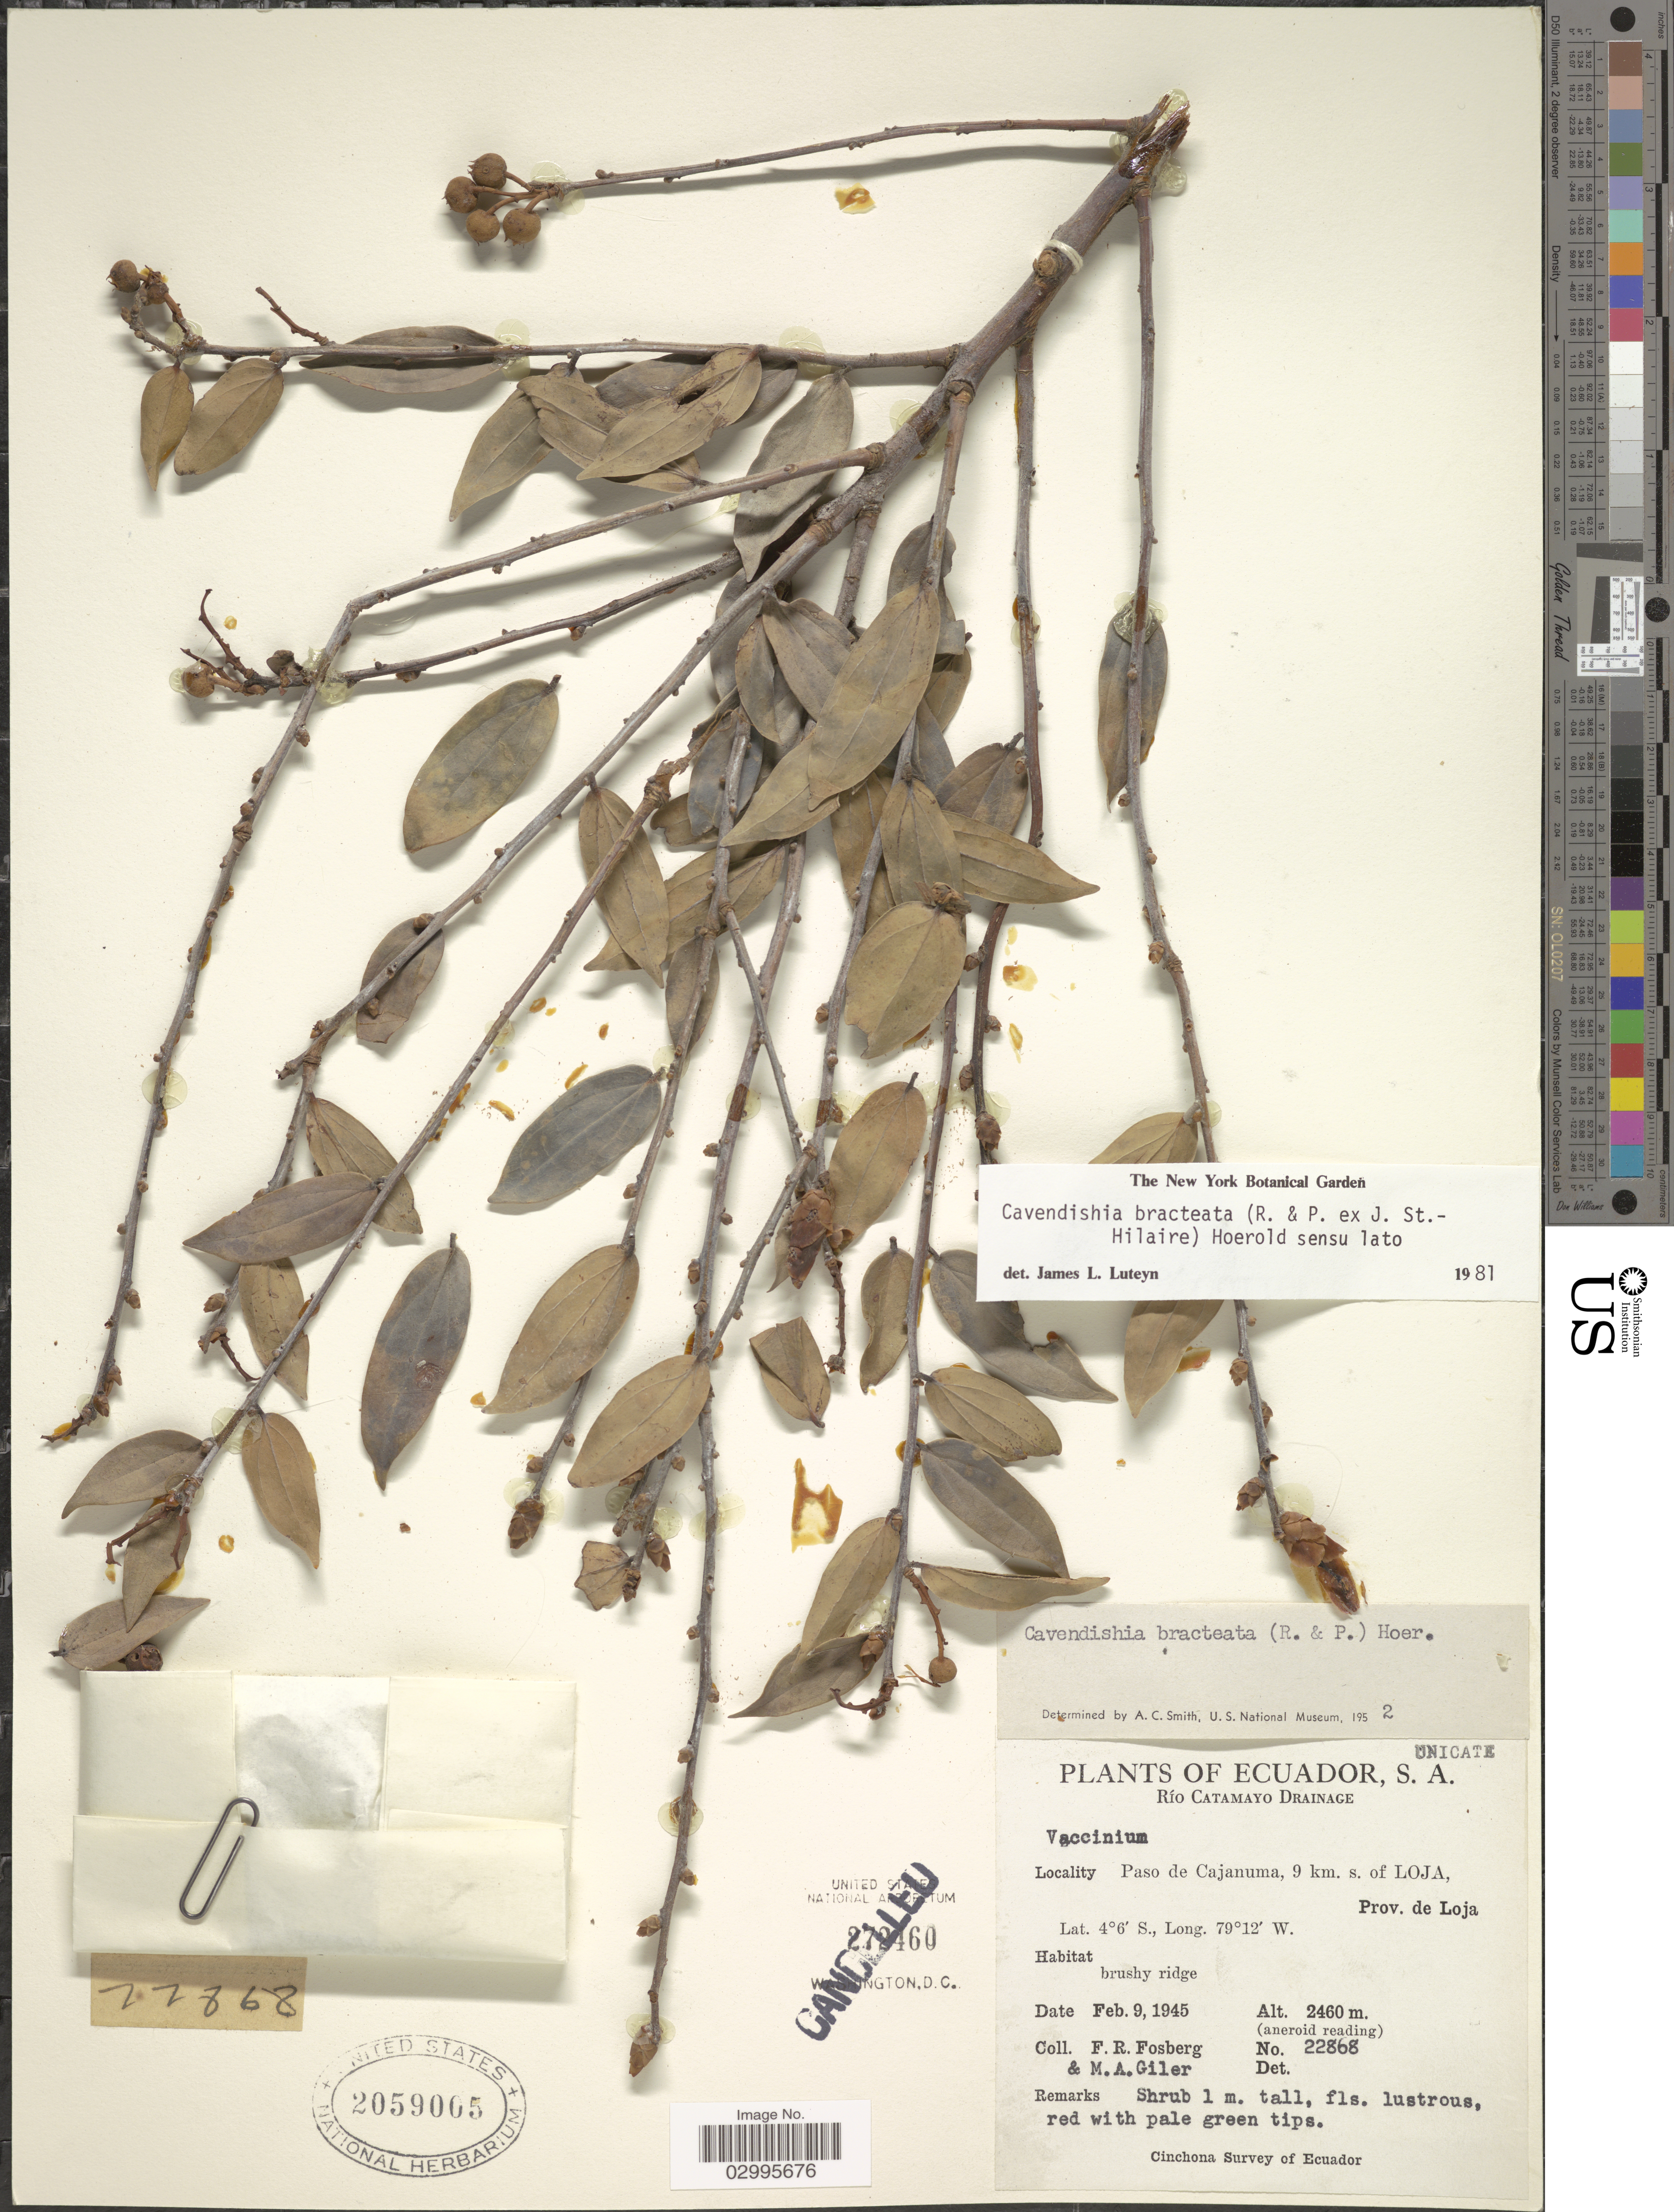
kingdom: Plantae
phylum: Tracheophyta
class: Magnoliopsida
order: Ericales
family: Ericaceae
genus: Cavendishia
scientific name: Cavendishia bracteata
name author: (Ruiz & Pav. ex J. St.-Hil.) Hoerold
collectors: F. R. Fosberg & M. Giler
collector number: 22868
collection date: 1945-02-09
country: Ecuador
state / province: Loja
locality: Río Catamayo Drainage. Paso de Cajanuma, 9 km. s. of Loja.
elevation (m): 2460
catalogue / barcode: US 2059005